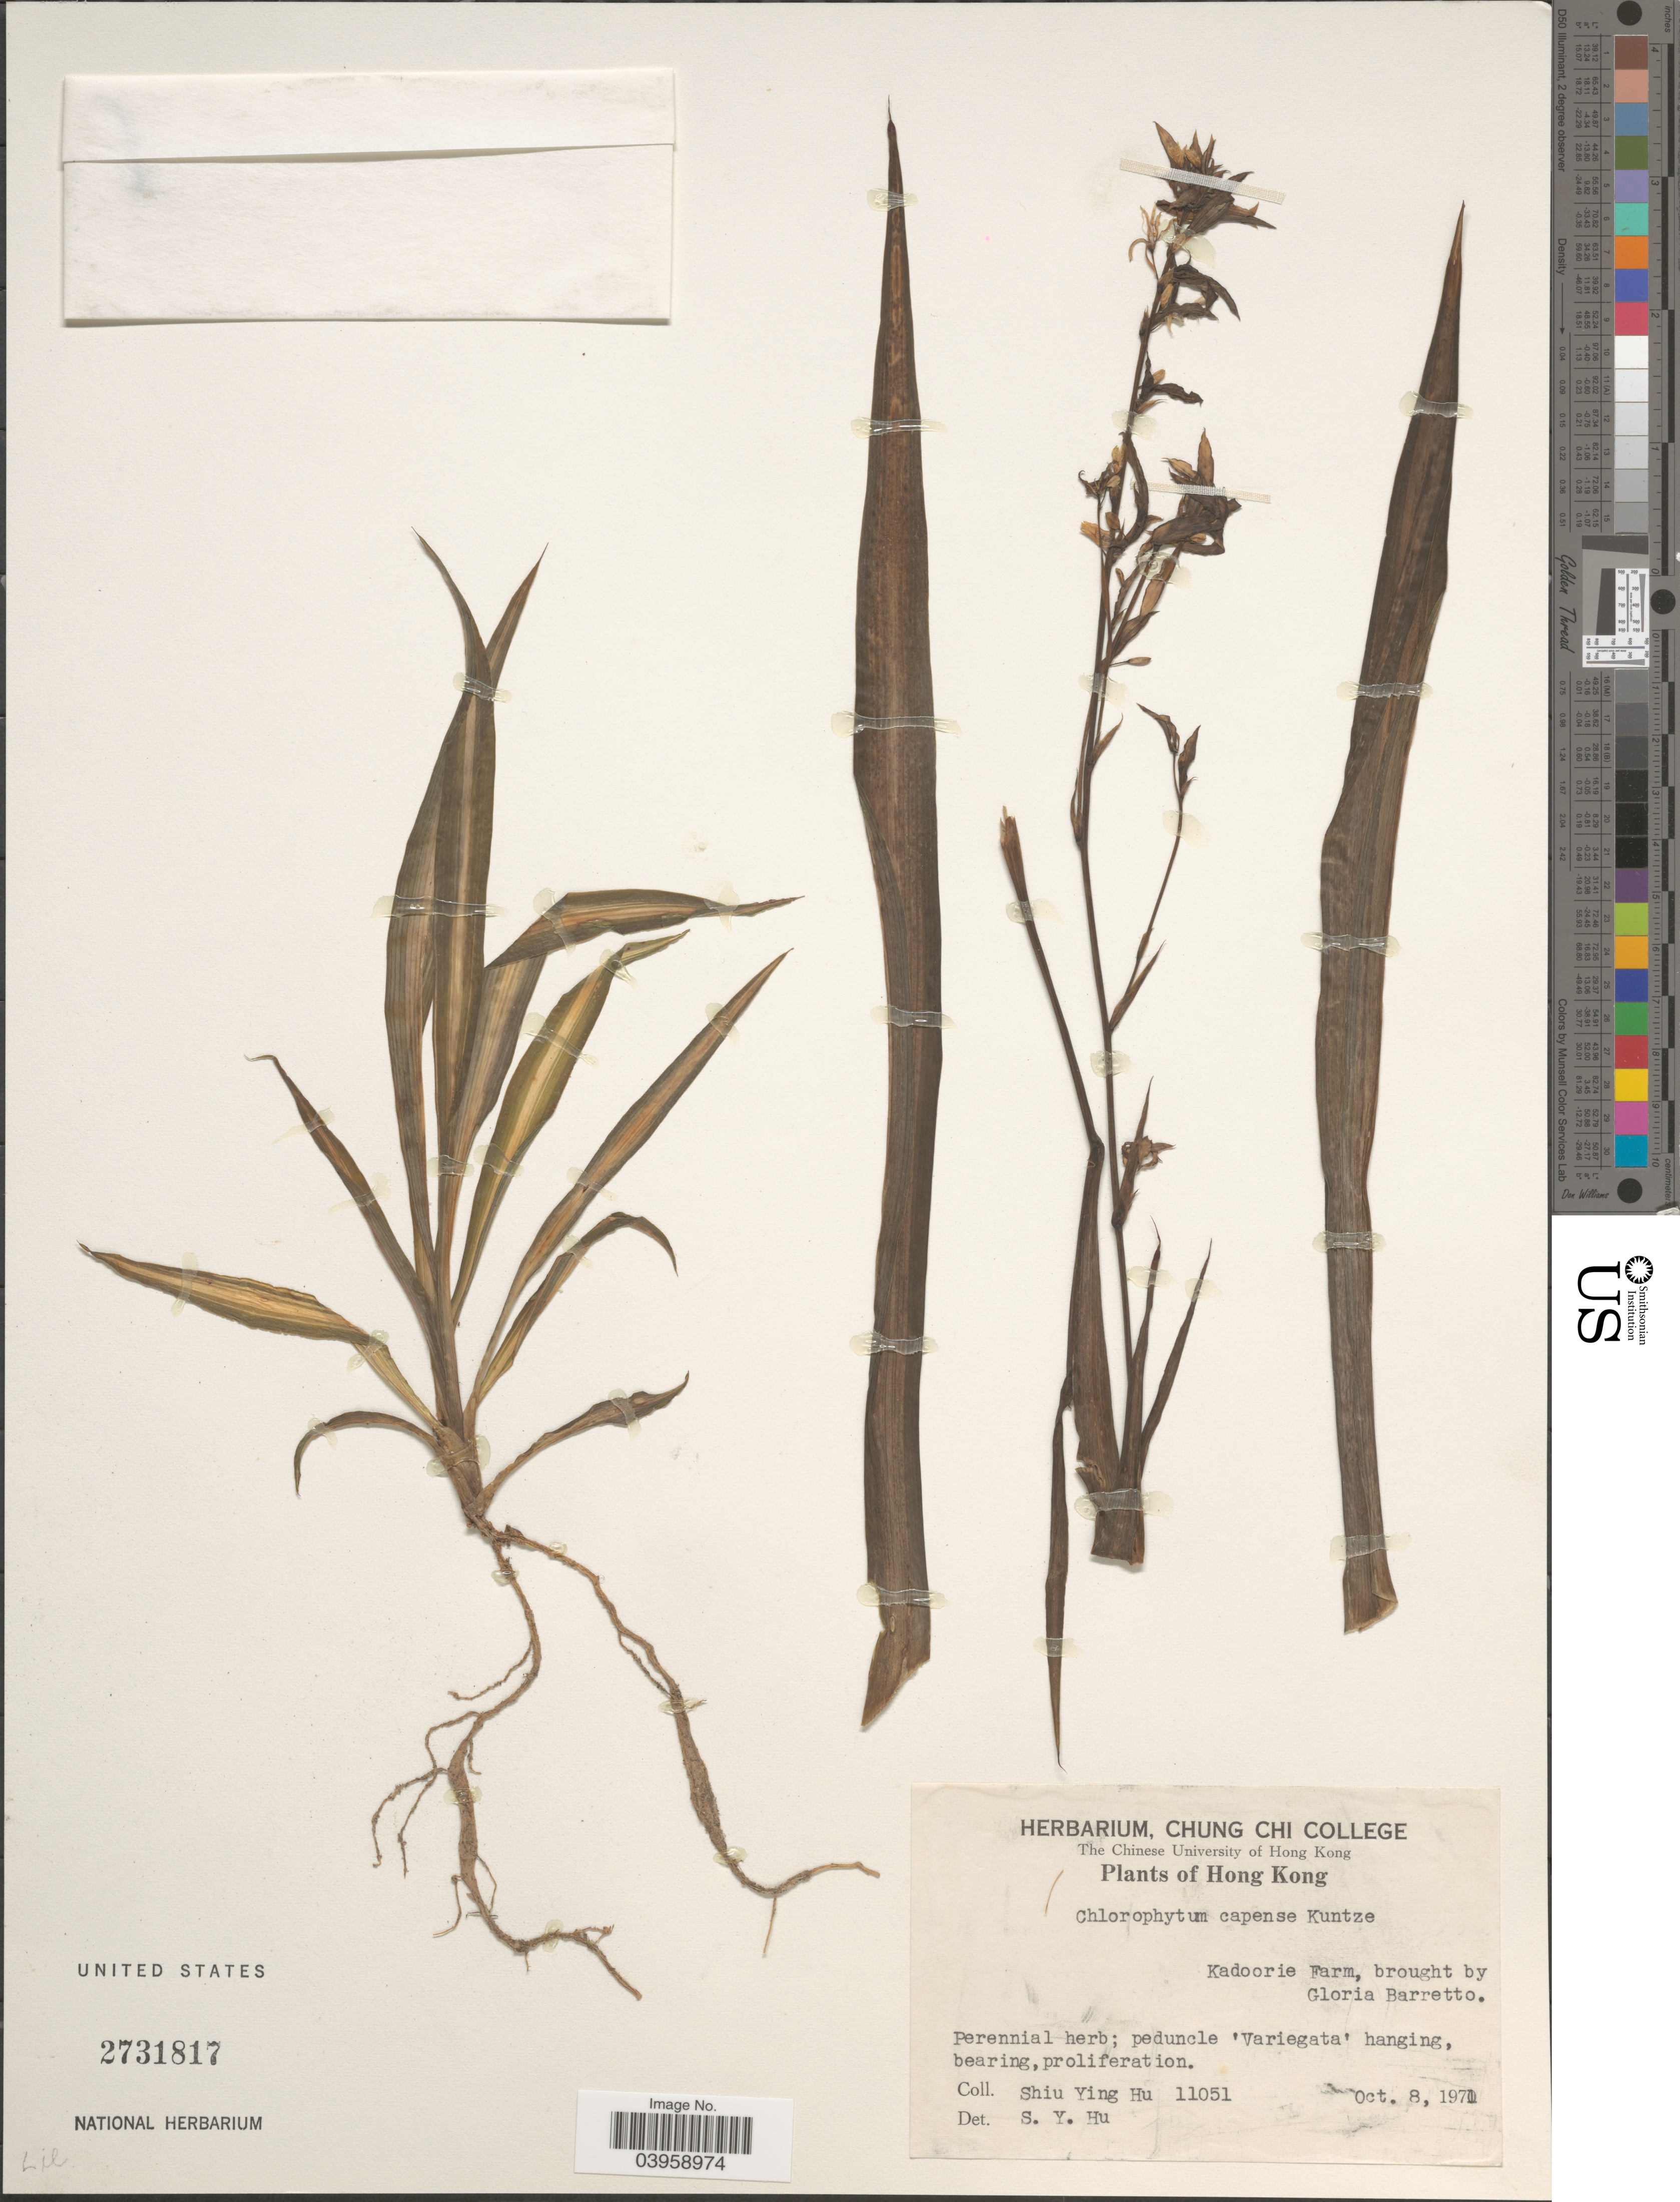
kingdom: Plantae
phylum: Tracheophyta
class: Liliopsida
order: Asparagales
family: Asparagaceae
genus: Chlorophytum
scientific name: Chlorophytum capense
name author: (L.) Voss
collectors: S. Y. Hu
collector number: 11051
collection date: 1971-10-08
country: China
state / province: Hong Kong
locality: Kadoorie Farm.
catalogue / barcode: US 2731817